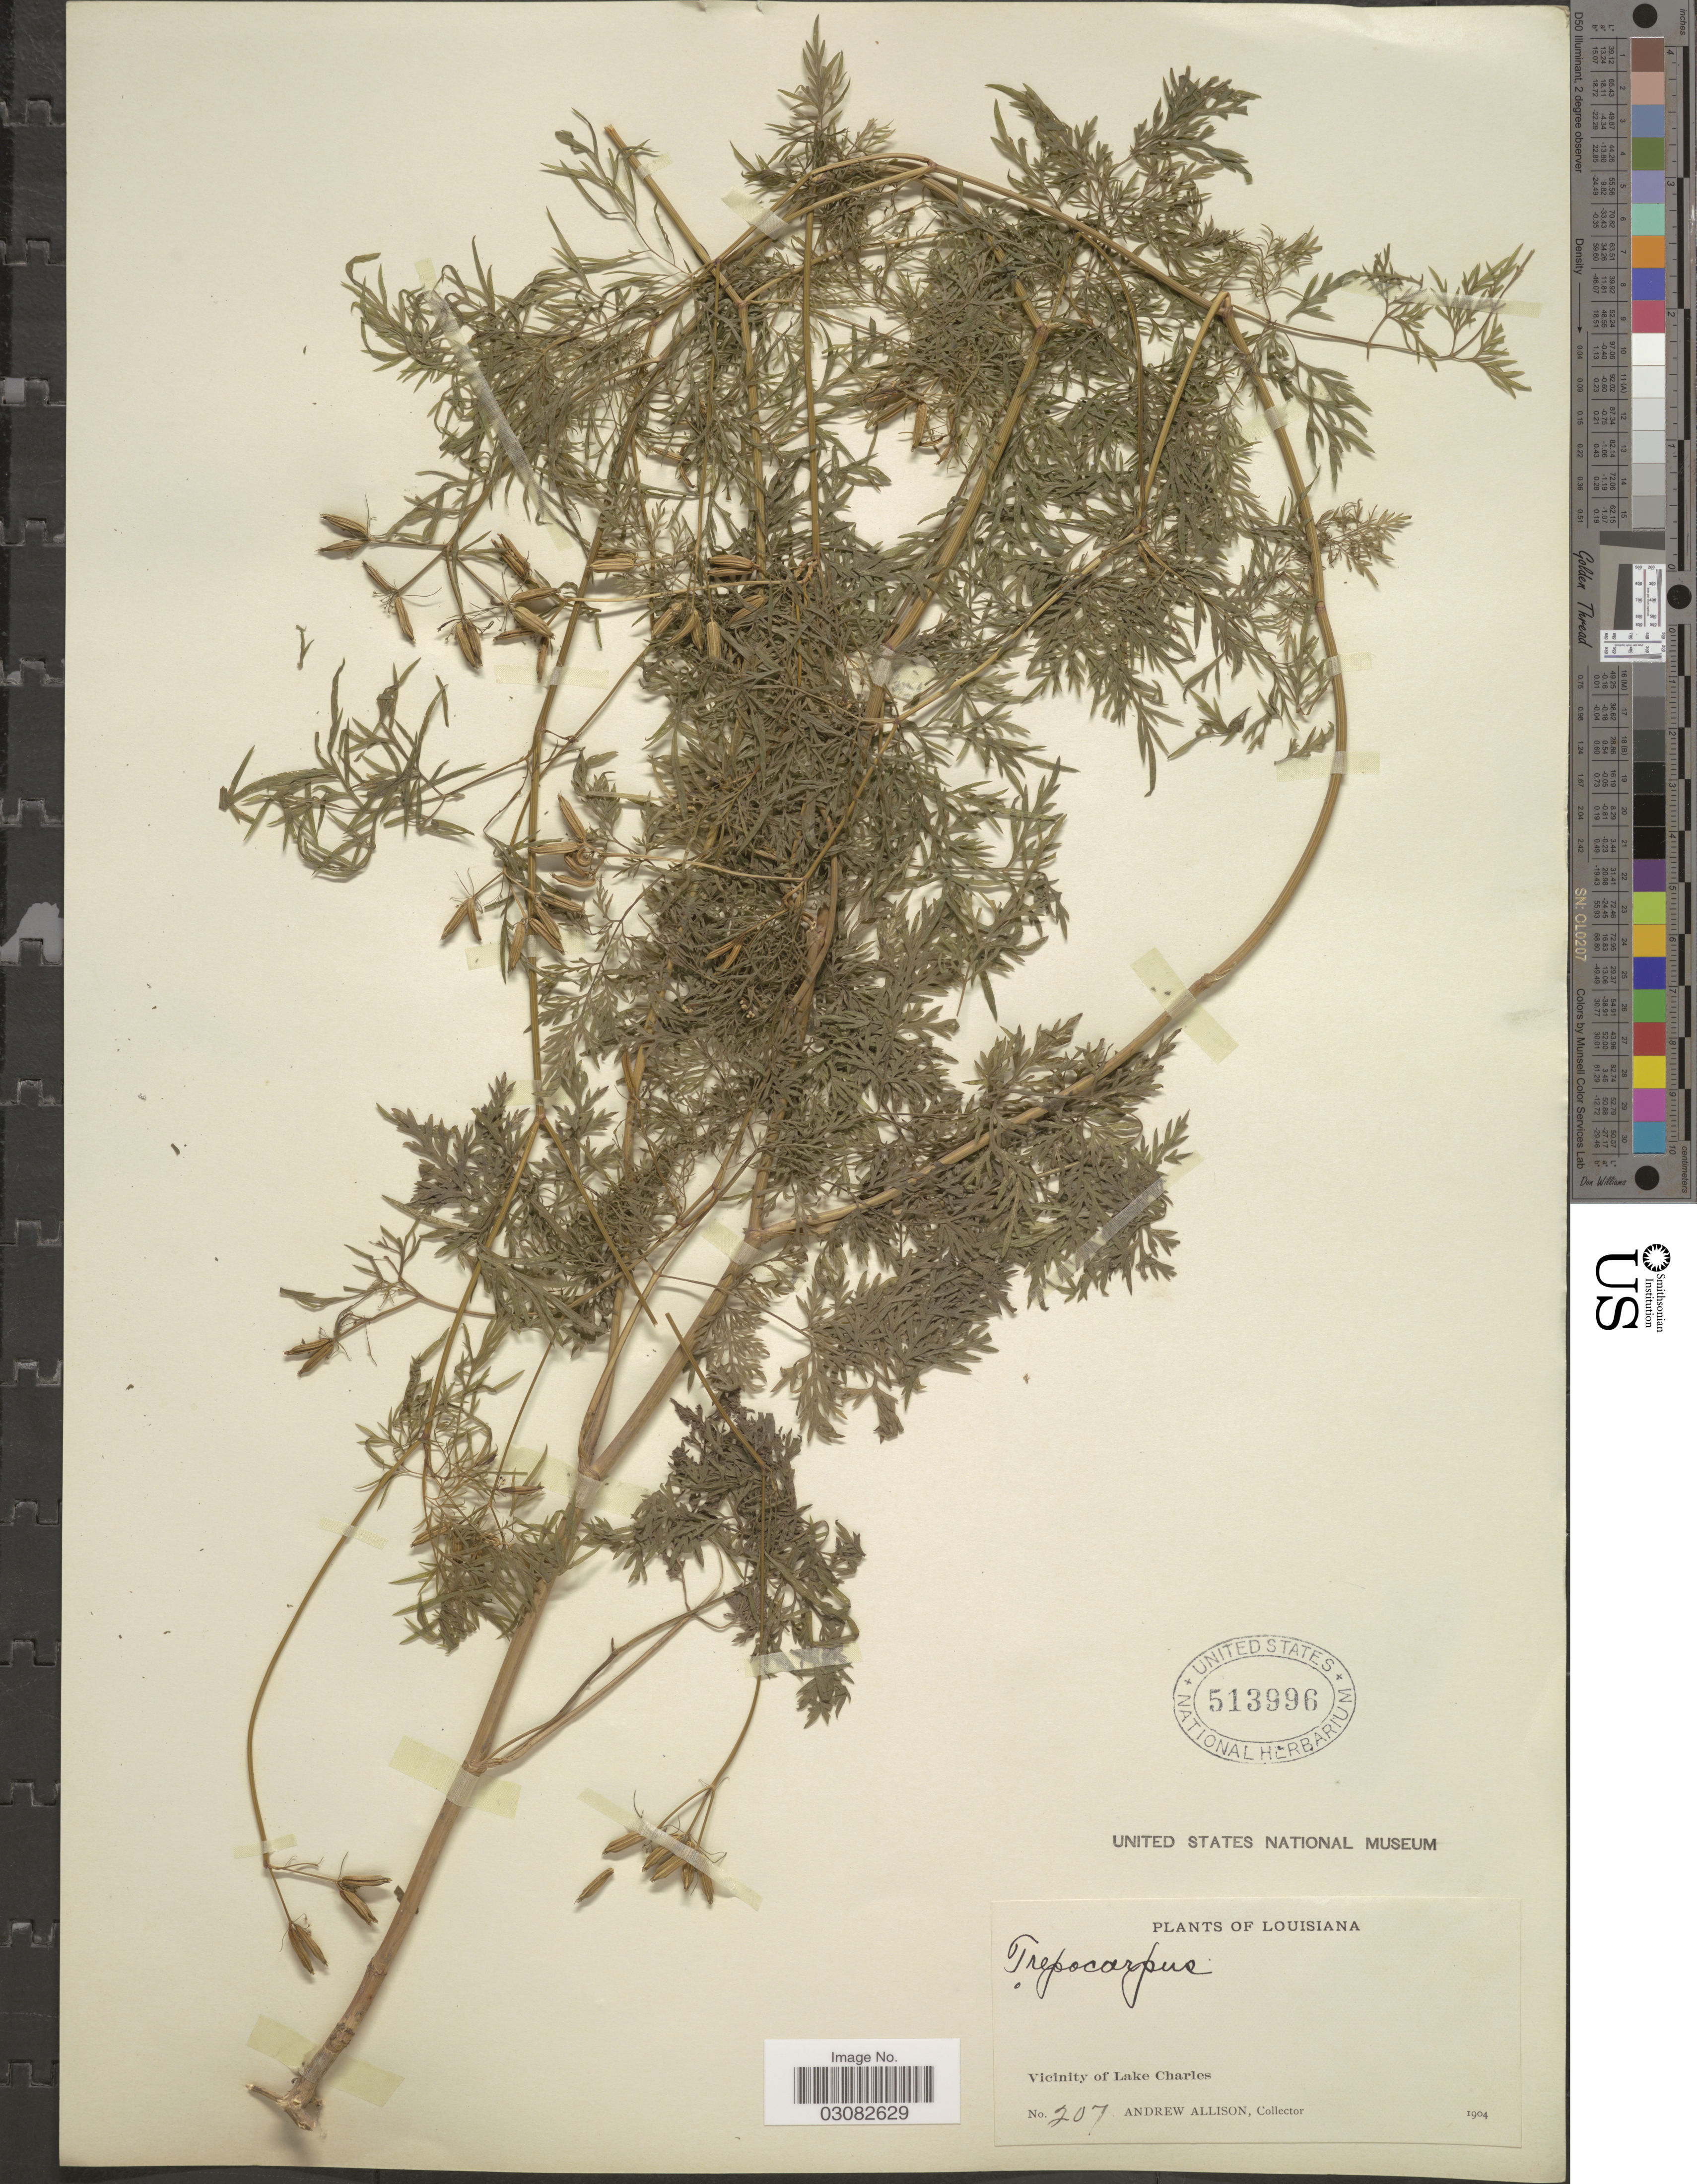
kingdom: Plantae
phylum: Tracheophyta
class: Magnoliopsida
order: Apiales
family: Apiaceae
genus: Trepocarpus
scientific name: Trepocarpus aethusae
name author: Nutt. ex DC.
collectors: A. Allison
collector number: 207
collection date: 1904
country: United States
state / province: Louisiana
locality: Vicinity of Lake Charles.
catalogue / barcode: US 513996